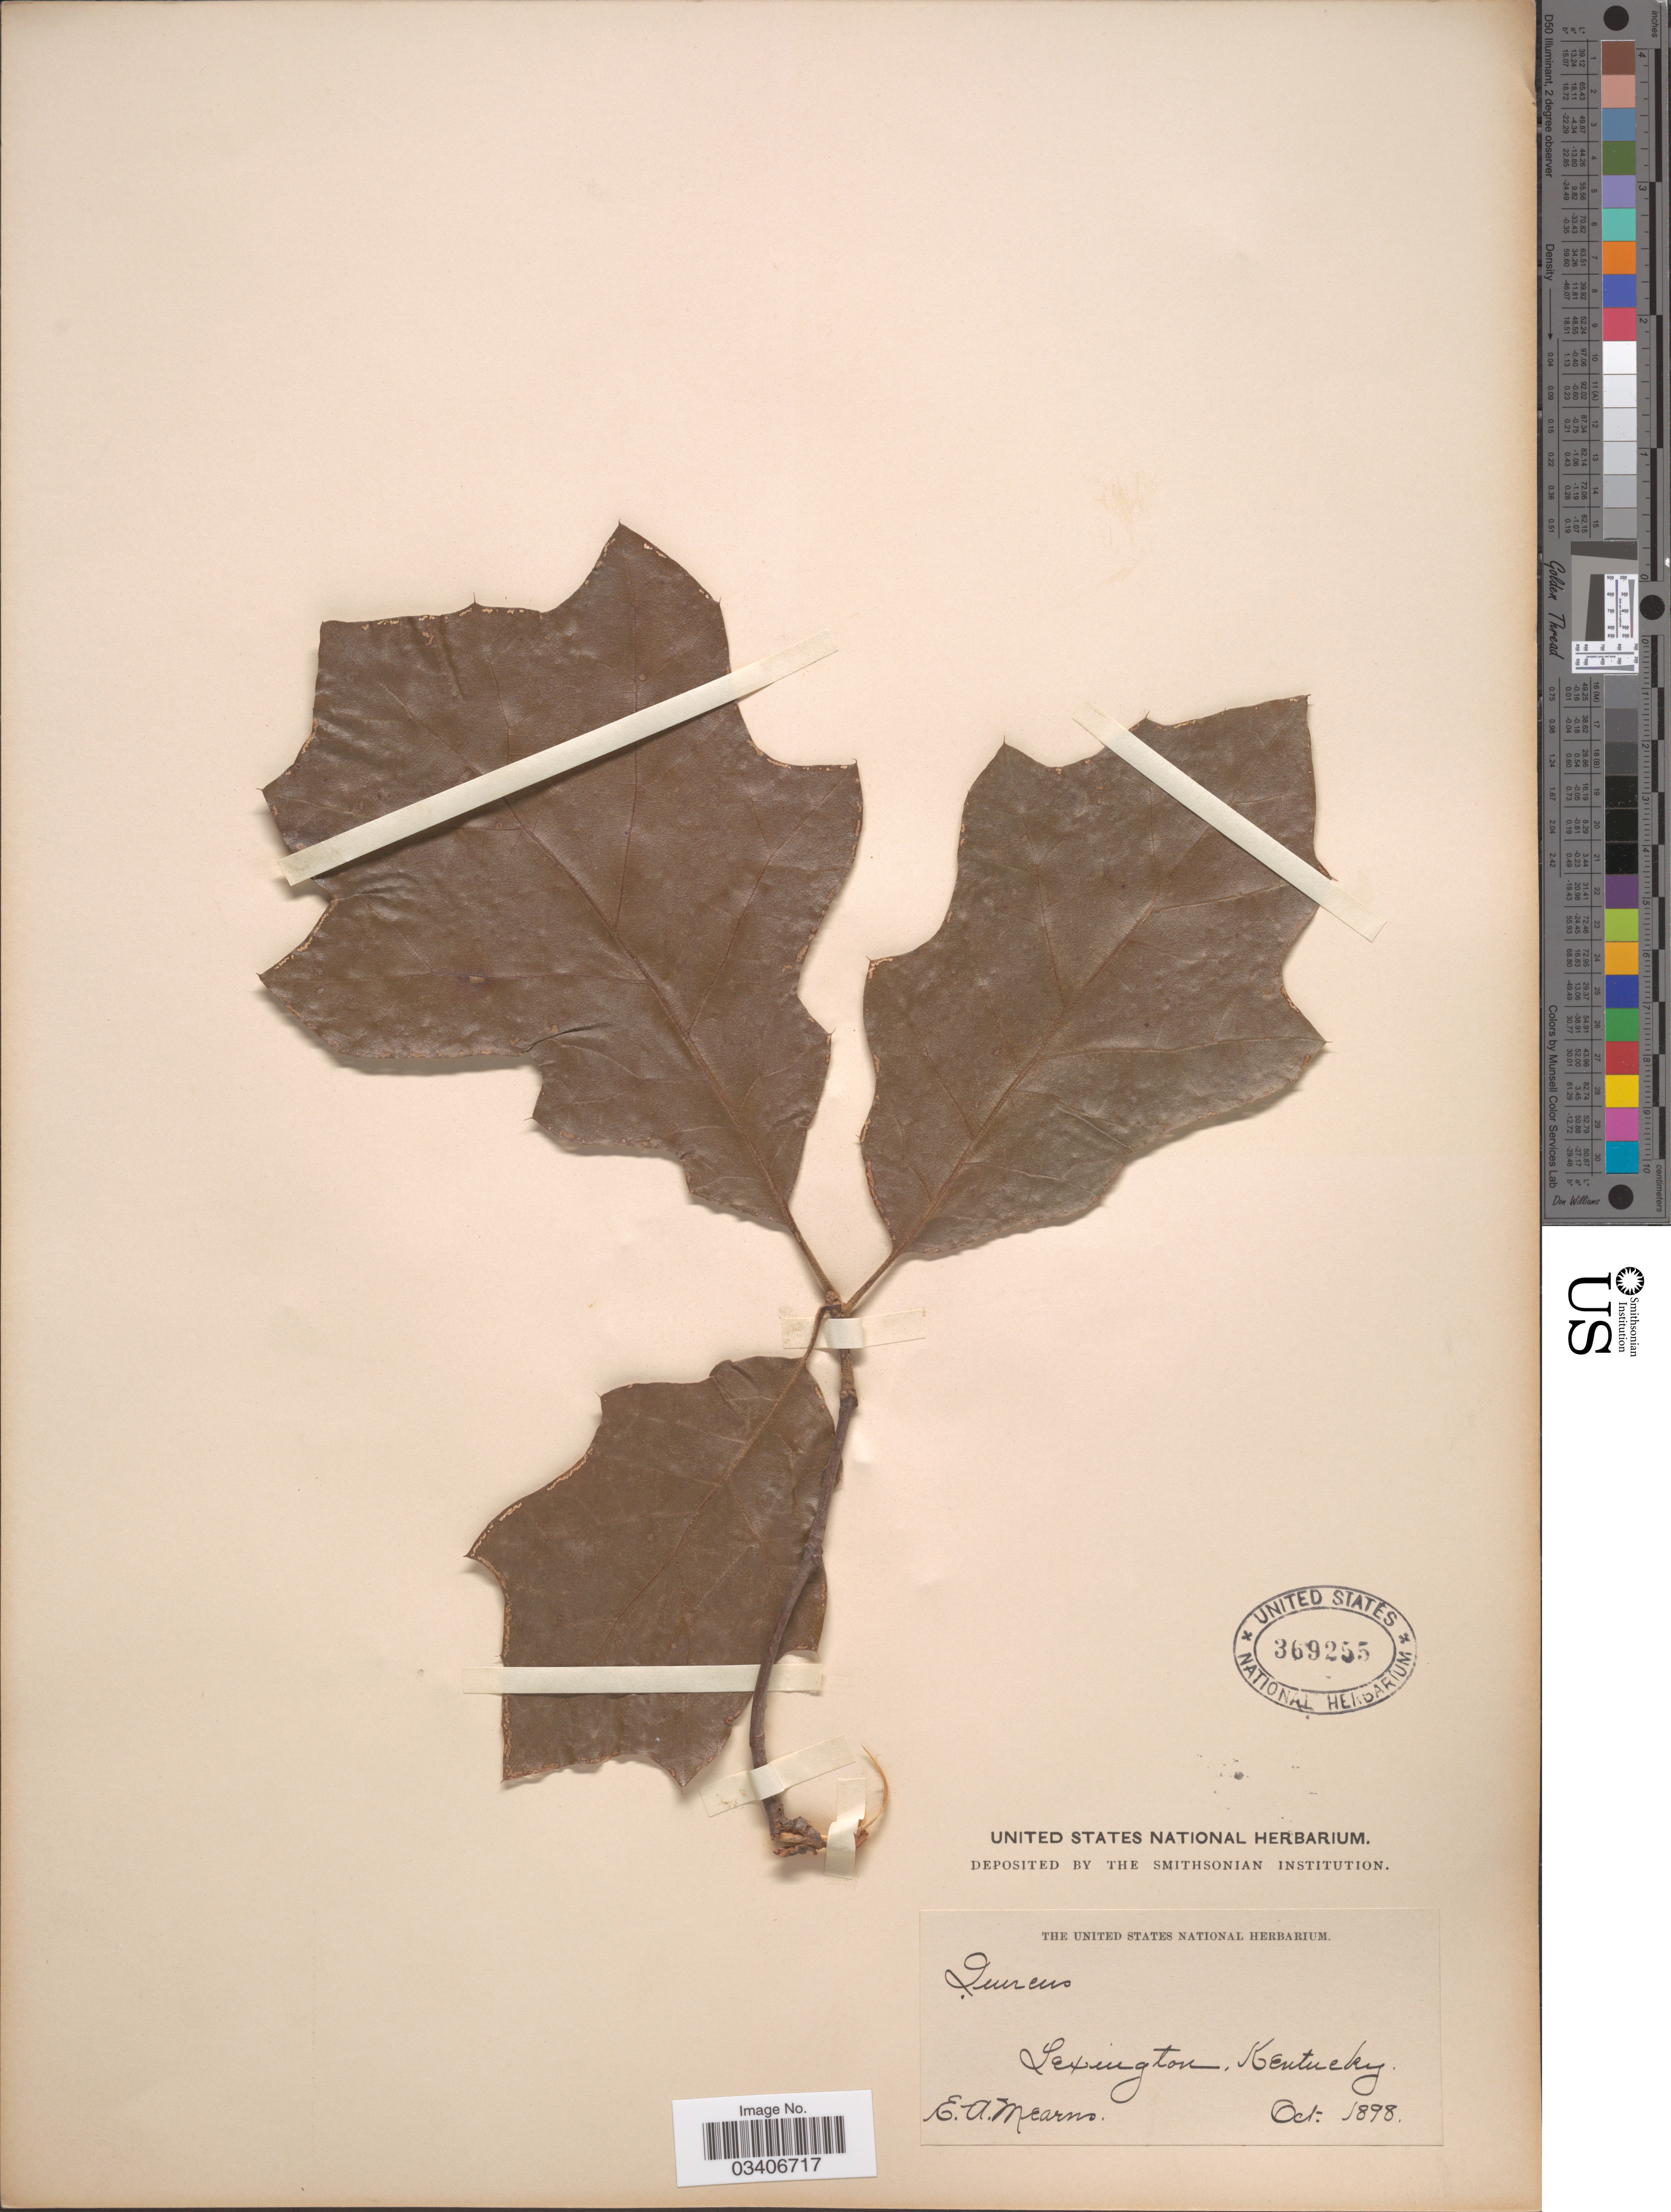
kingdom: Plantae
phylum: Tracheophyta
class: Magnoliopsida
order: Fagales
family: Fagaceae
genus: Quercus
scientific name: Quercus marilandica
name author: (L.) Münchh.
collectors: E. A. Mearns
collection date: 1898-10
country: United States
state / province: Kentucky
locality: Lexington.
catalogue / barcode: US 369255